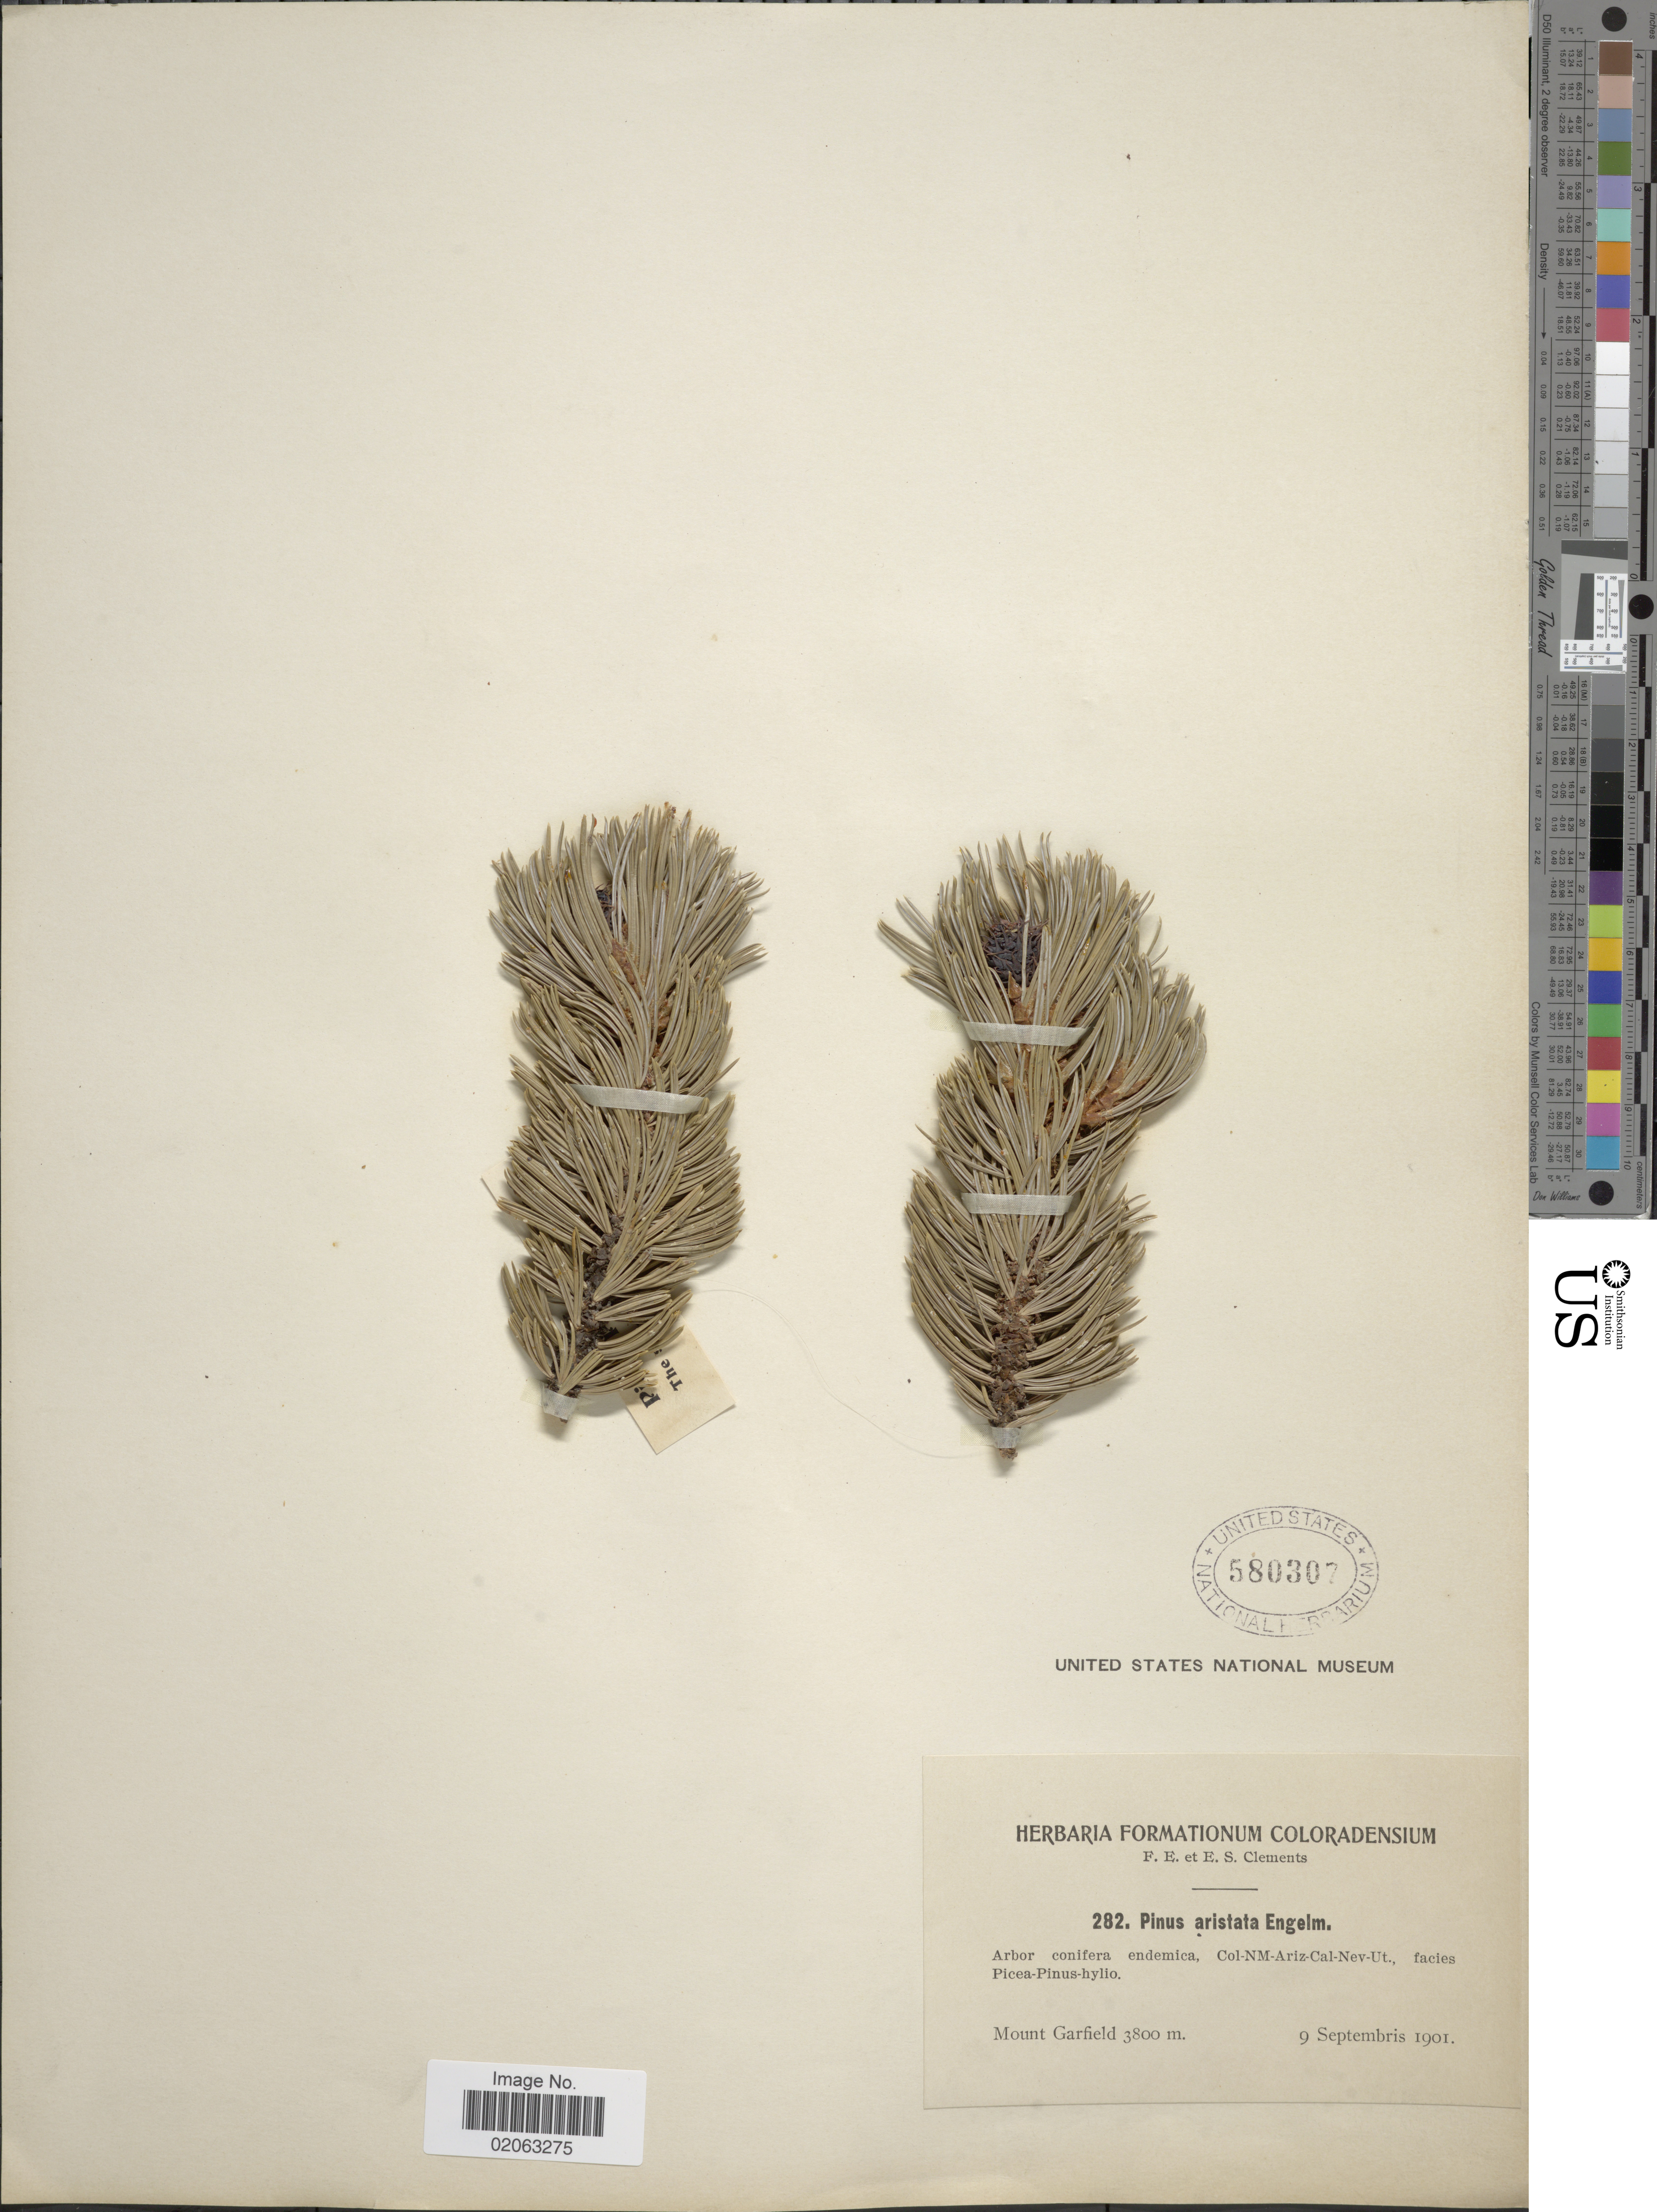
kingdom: Plantae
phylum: Tracheophyta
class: Pinopsida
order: Pinales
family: Pinaceae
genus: Pinus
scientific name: Pinus aristata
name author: Engelm.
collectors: F. E. Clements & E. S. Clements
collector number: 2828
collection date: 1901-09-09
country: United States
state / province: New Hampshire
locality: Mount Garfield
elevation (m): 3800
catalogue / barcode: US 580307